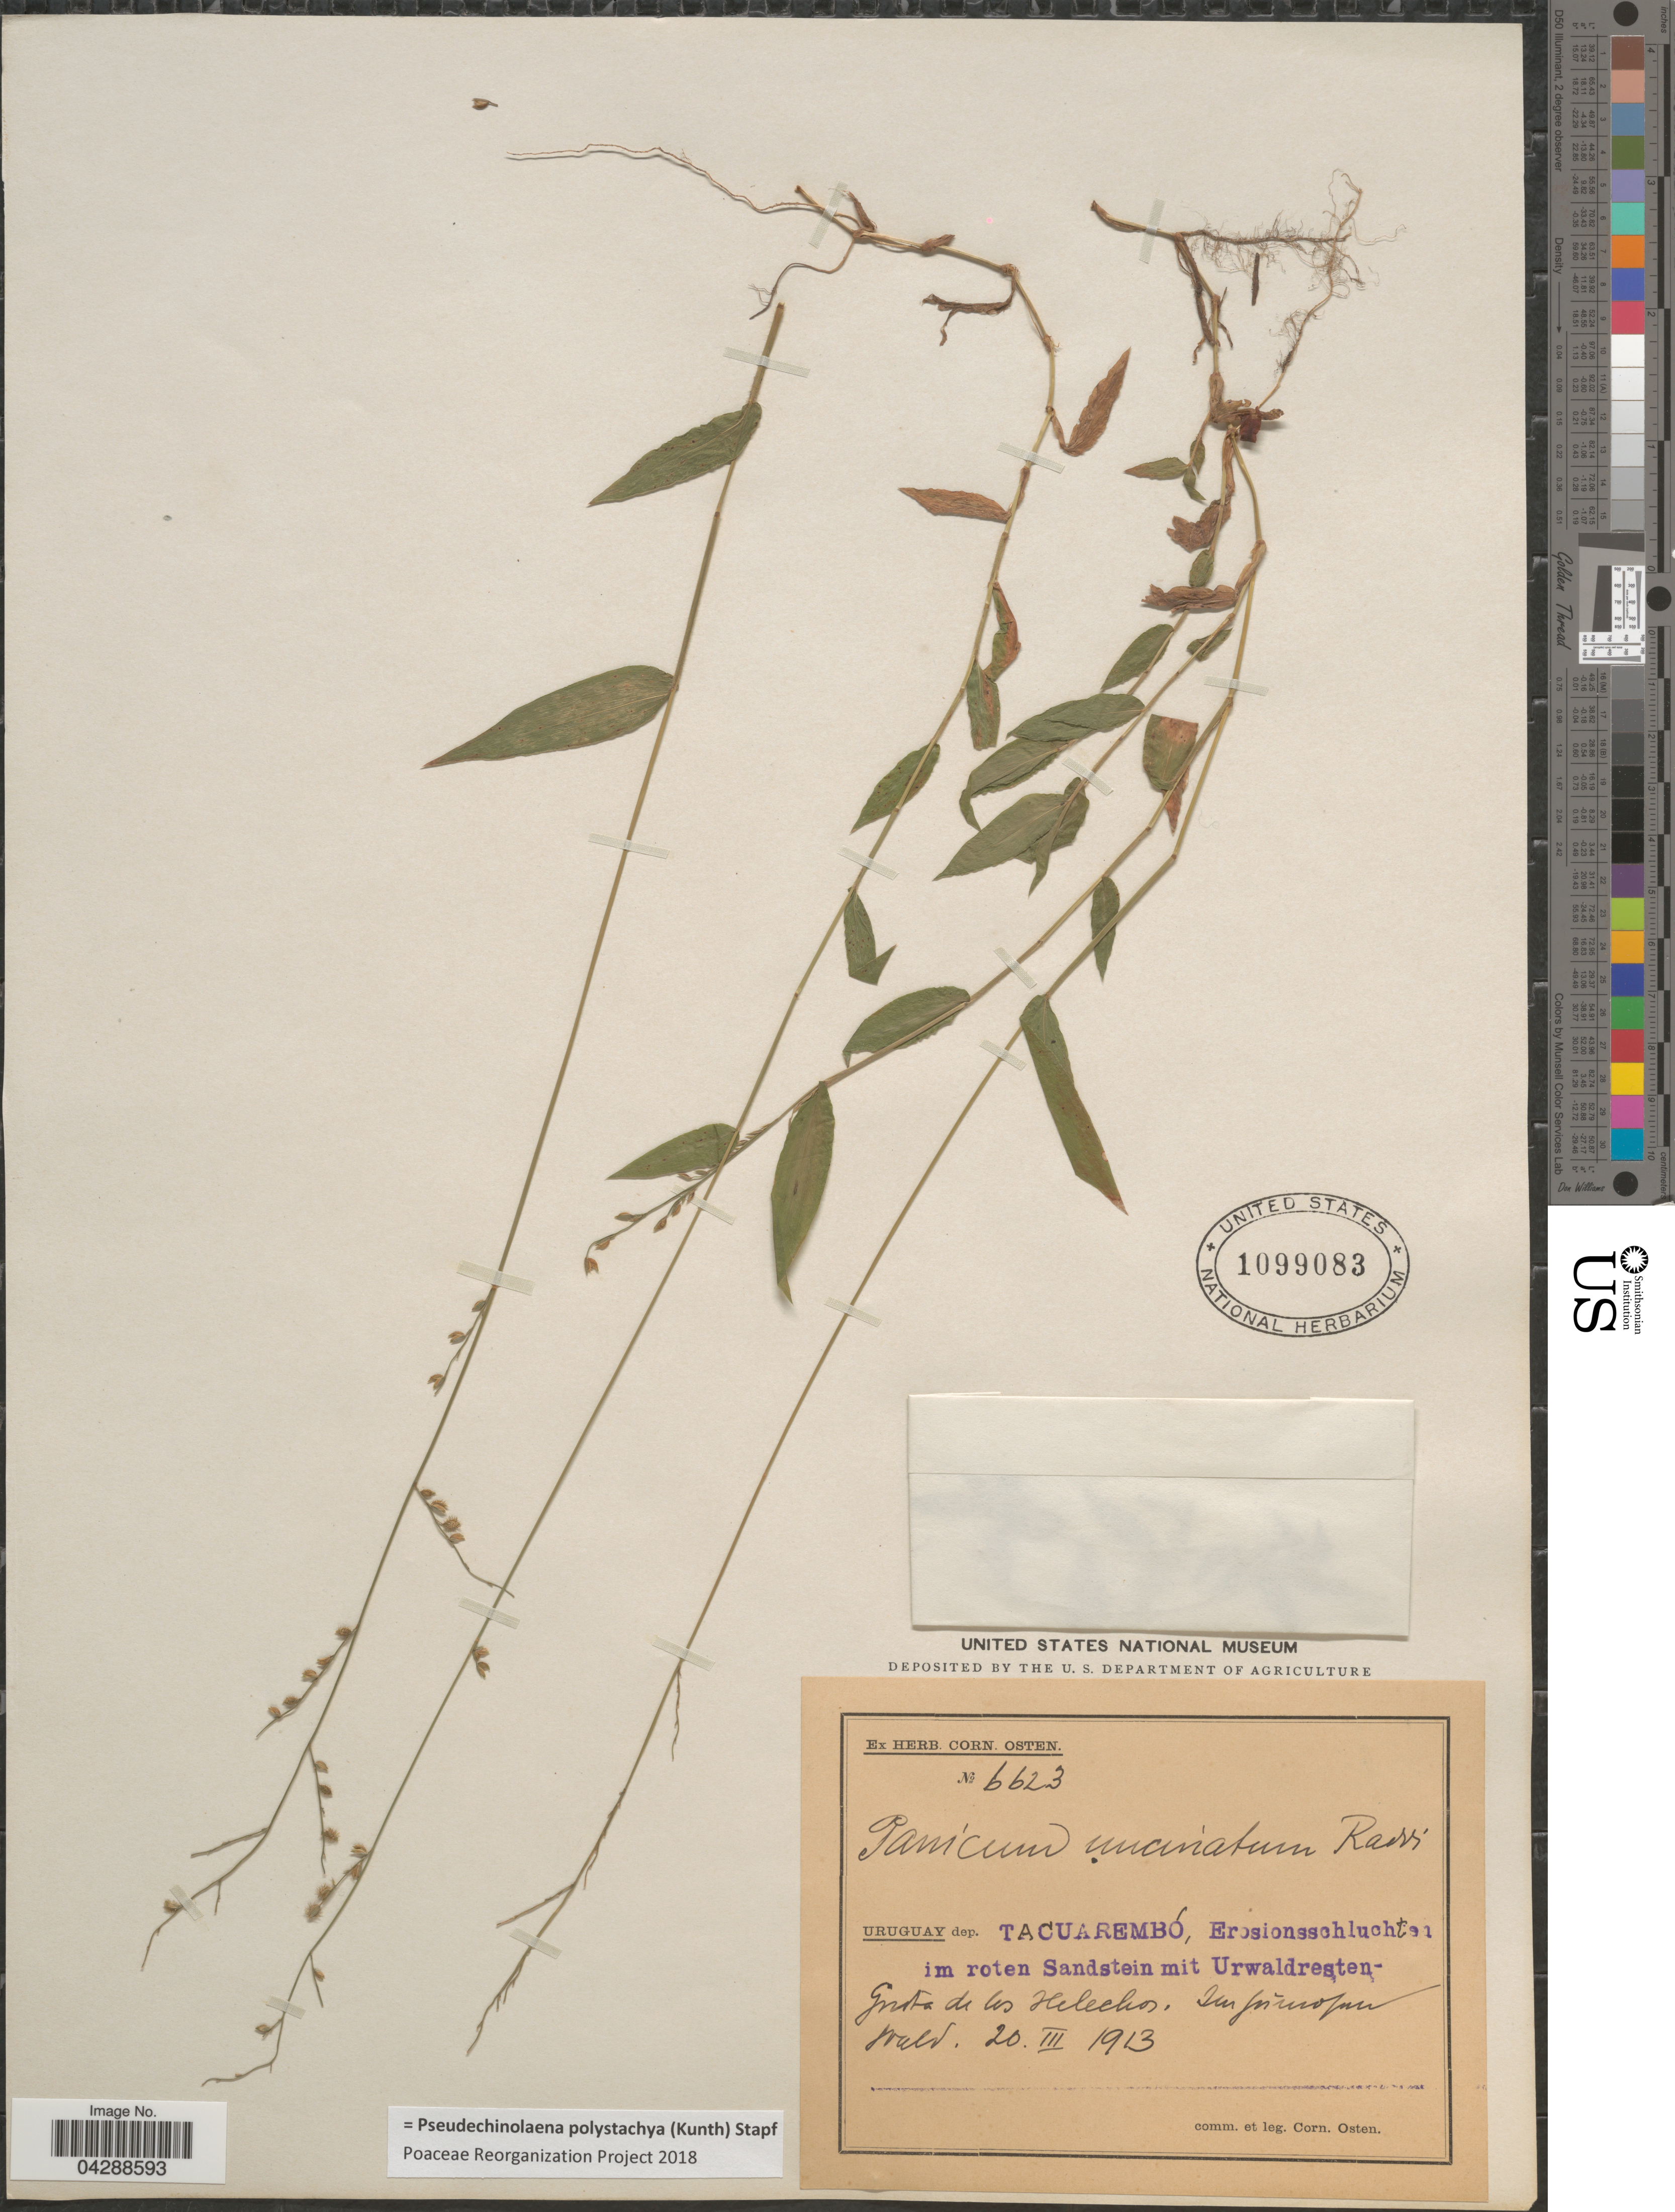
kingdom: Plantae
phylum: Tracheophyta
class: Liliopsida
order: Poales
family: Poaceae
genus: Pseudechinolaena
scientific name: Pseudechinolaena polystachya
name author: (Kunth) Stapf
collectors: C. Osten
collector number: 6623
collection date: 1913-03-20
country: Uruguay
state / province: Tacuarembó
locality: Dep. Tacuarembó, Erosionsschluchten im roten Sandstein mit Urwaldresten - Grota de los Helechos.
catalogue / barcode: US 1099083